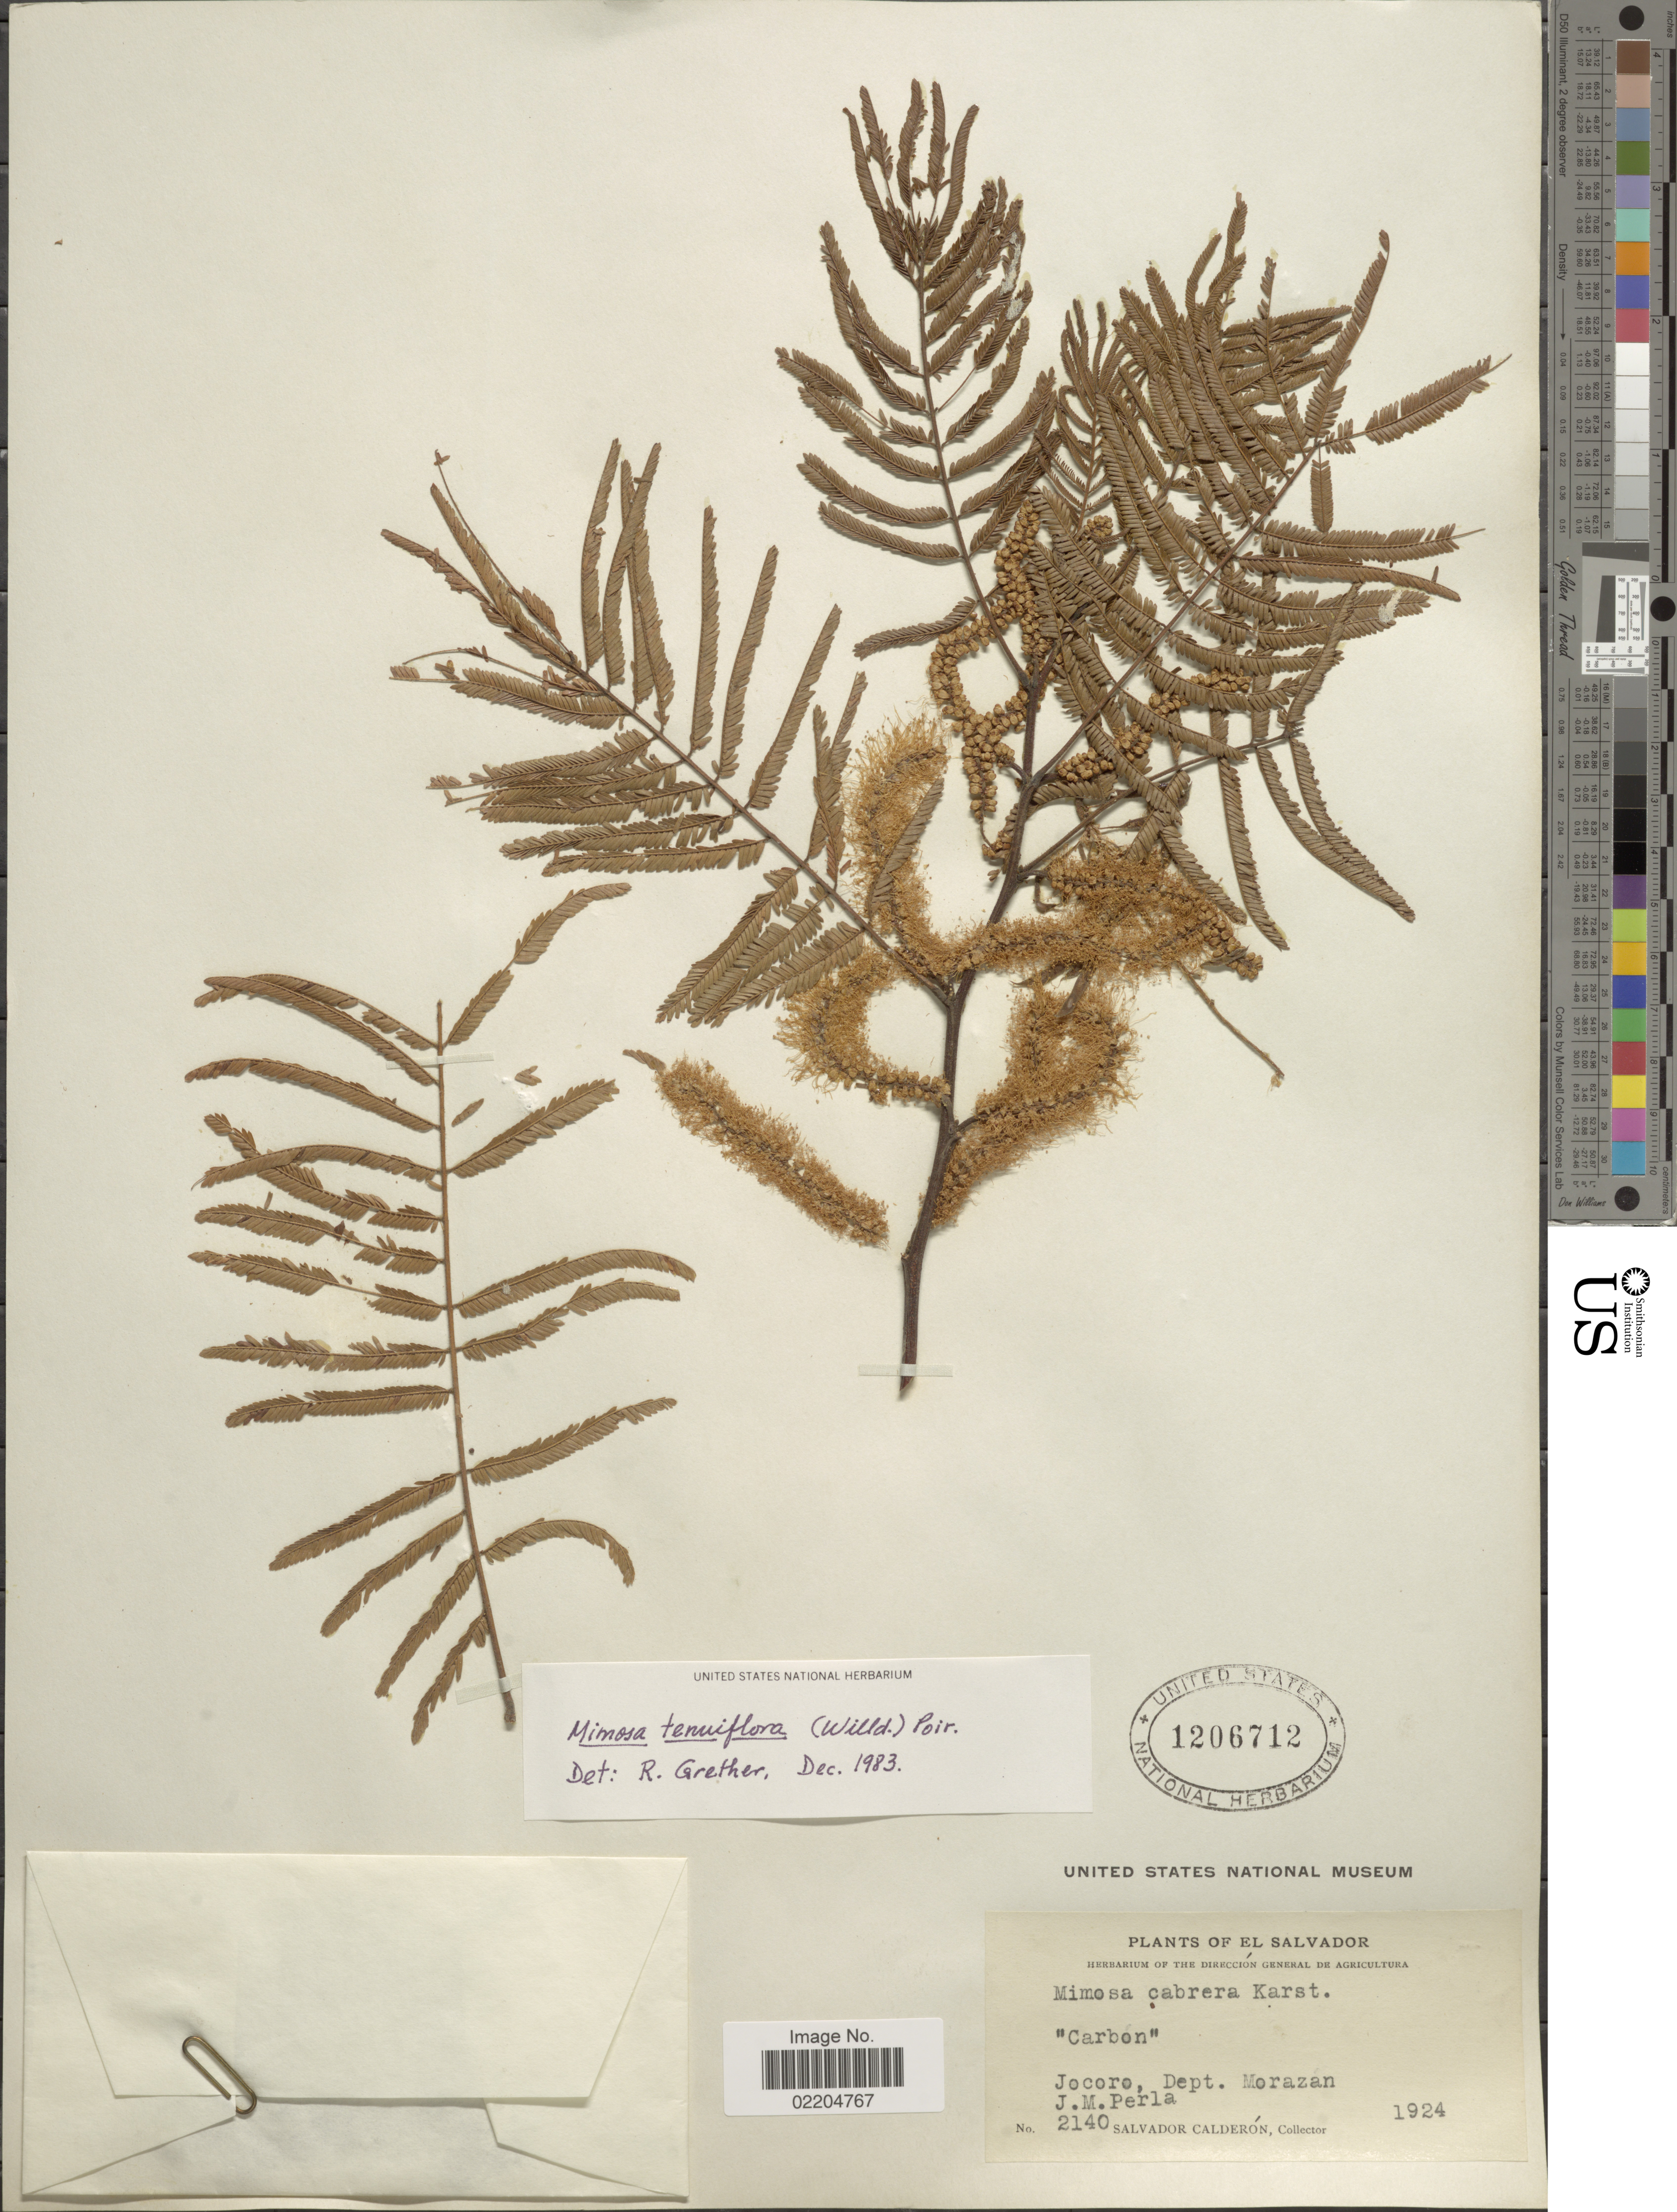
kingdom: Plantae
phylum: Tracheophyta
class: Magnoliopsida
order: Fabales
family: Fabaceae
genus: Mimosa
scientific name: Mimosa tenuiflora Benth., nom. illeg. hom.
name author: Benth.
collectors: J. Perla & S. Calderón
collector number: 2140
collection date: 1924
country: Honduras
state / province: Fco. Morazán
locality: Jocoro,Dept. Morazan.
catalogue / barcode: US 1206712